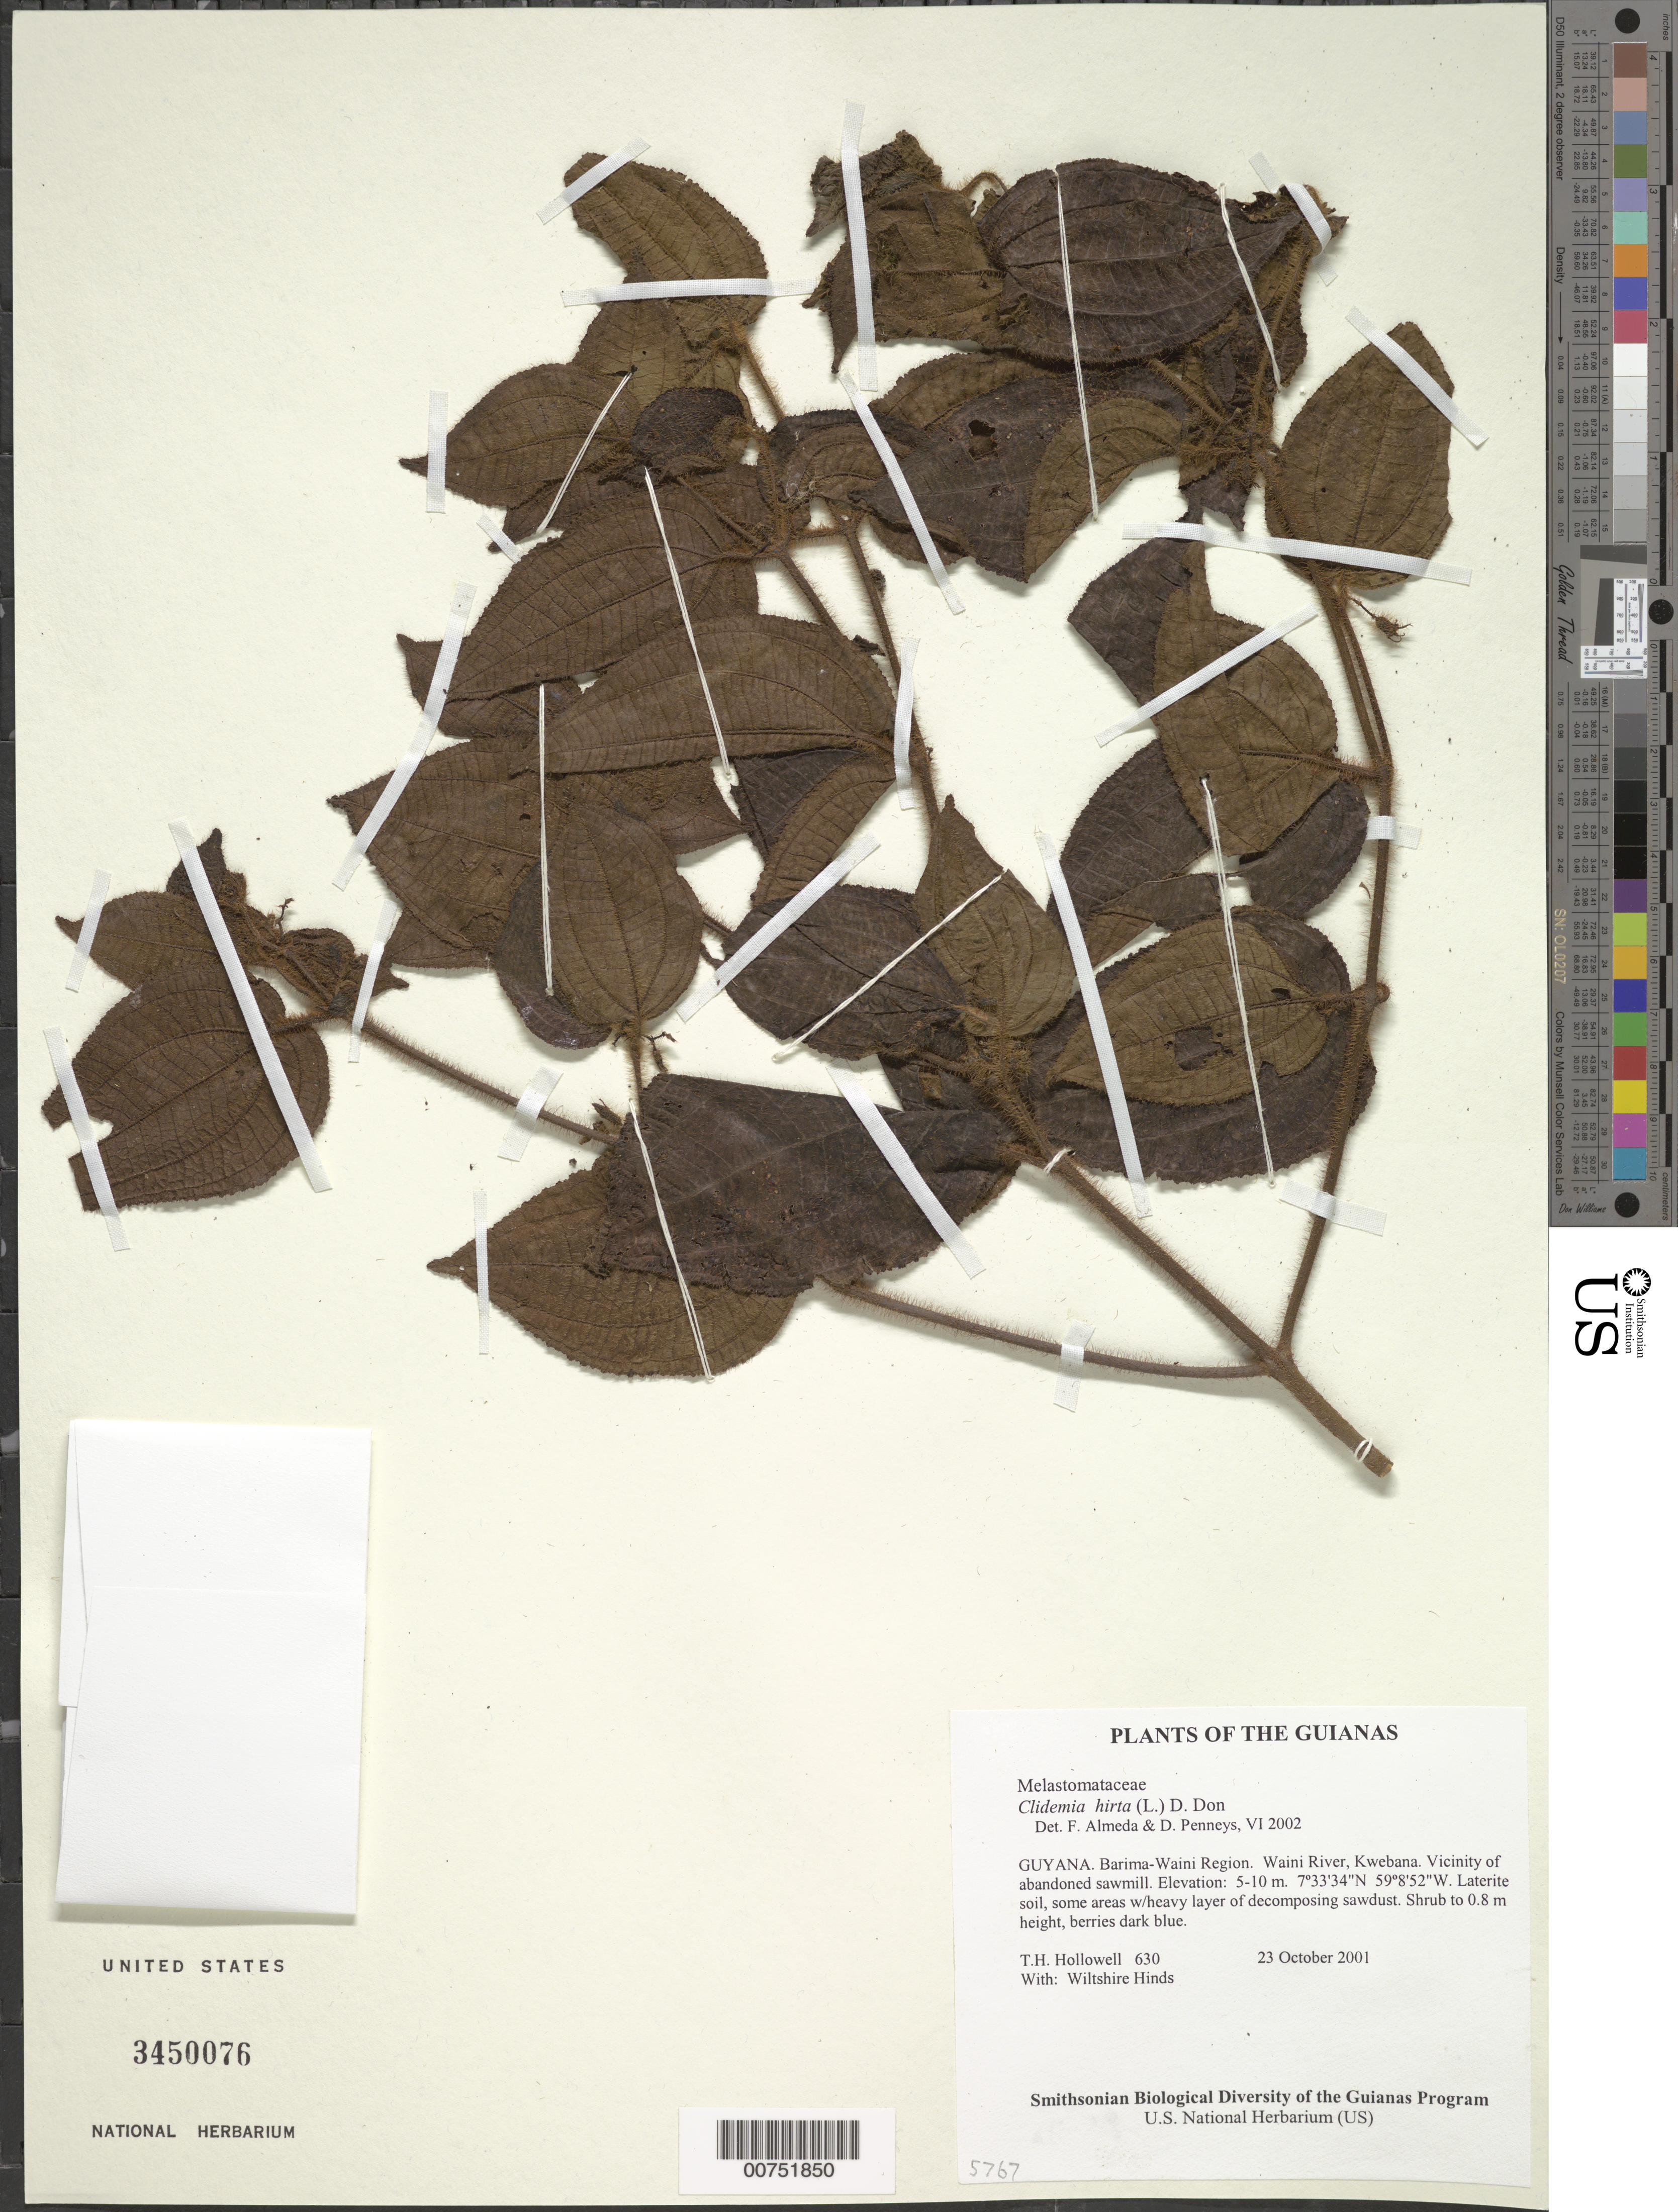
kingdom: Plantae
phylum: Tracheophyta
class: Magnoliopsida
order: Myrtales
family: Melastomataceae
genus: Clidemia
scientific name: Clidemia hirta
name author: (L.) D. Don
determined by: Almeda, F.; Penneys, D. S.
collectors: T. Hollowell & W. Hinds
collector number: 630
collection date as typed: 23 October 2001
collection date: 2001-10-23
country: Guyana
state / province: Barima-Waini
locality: Waini River, Kwebana. Vicinity of abandoned sawmill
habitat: Laterite soil, some areas w/heavy layer of decomposing sawdust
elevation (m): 5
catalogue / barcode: US 3450076